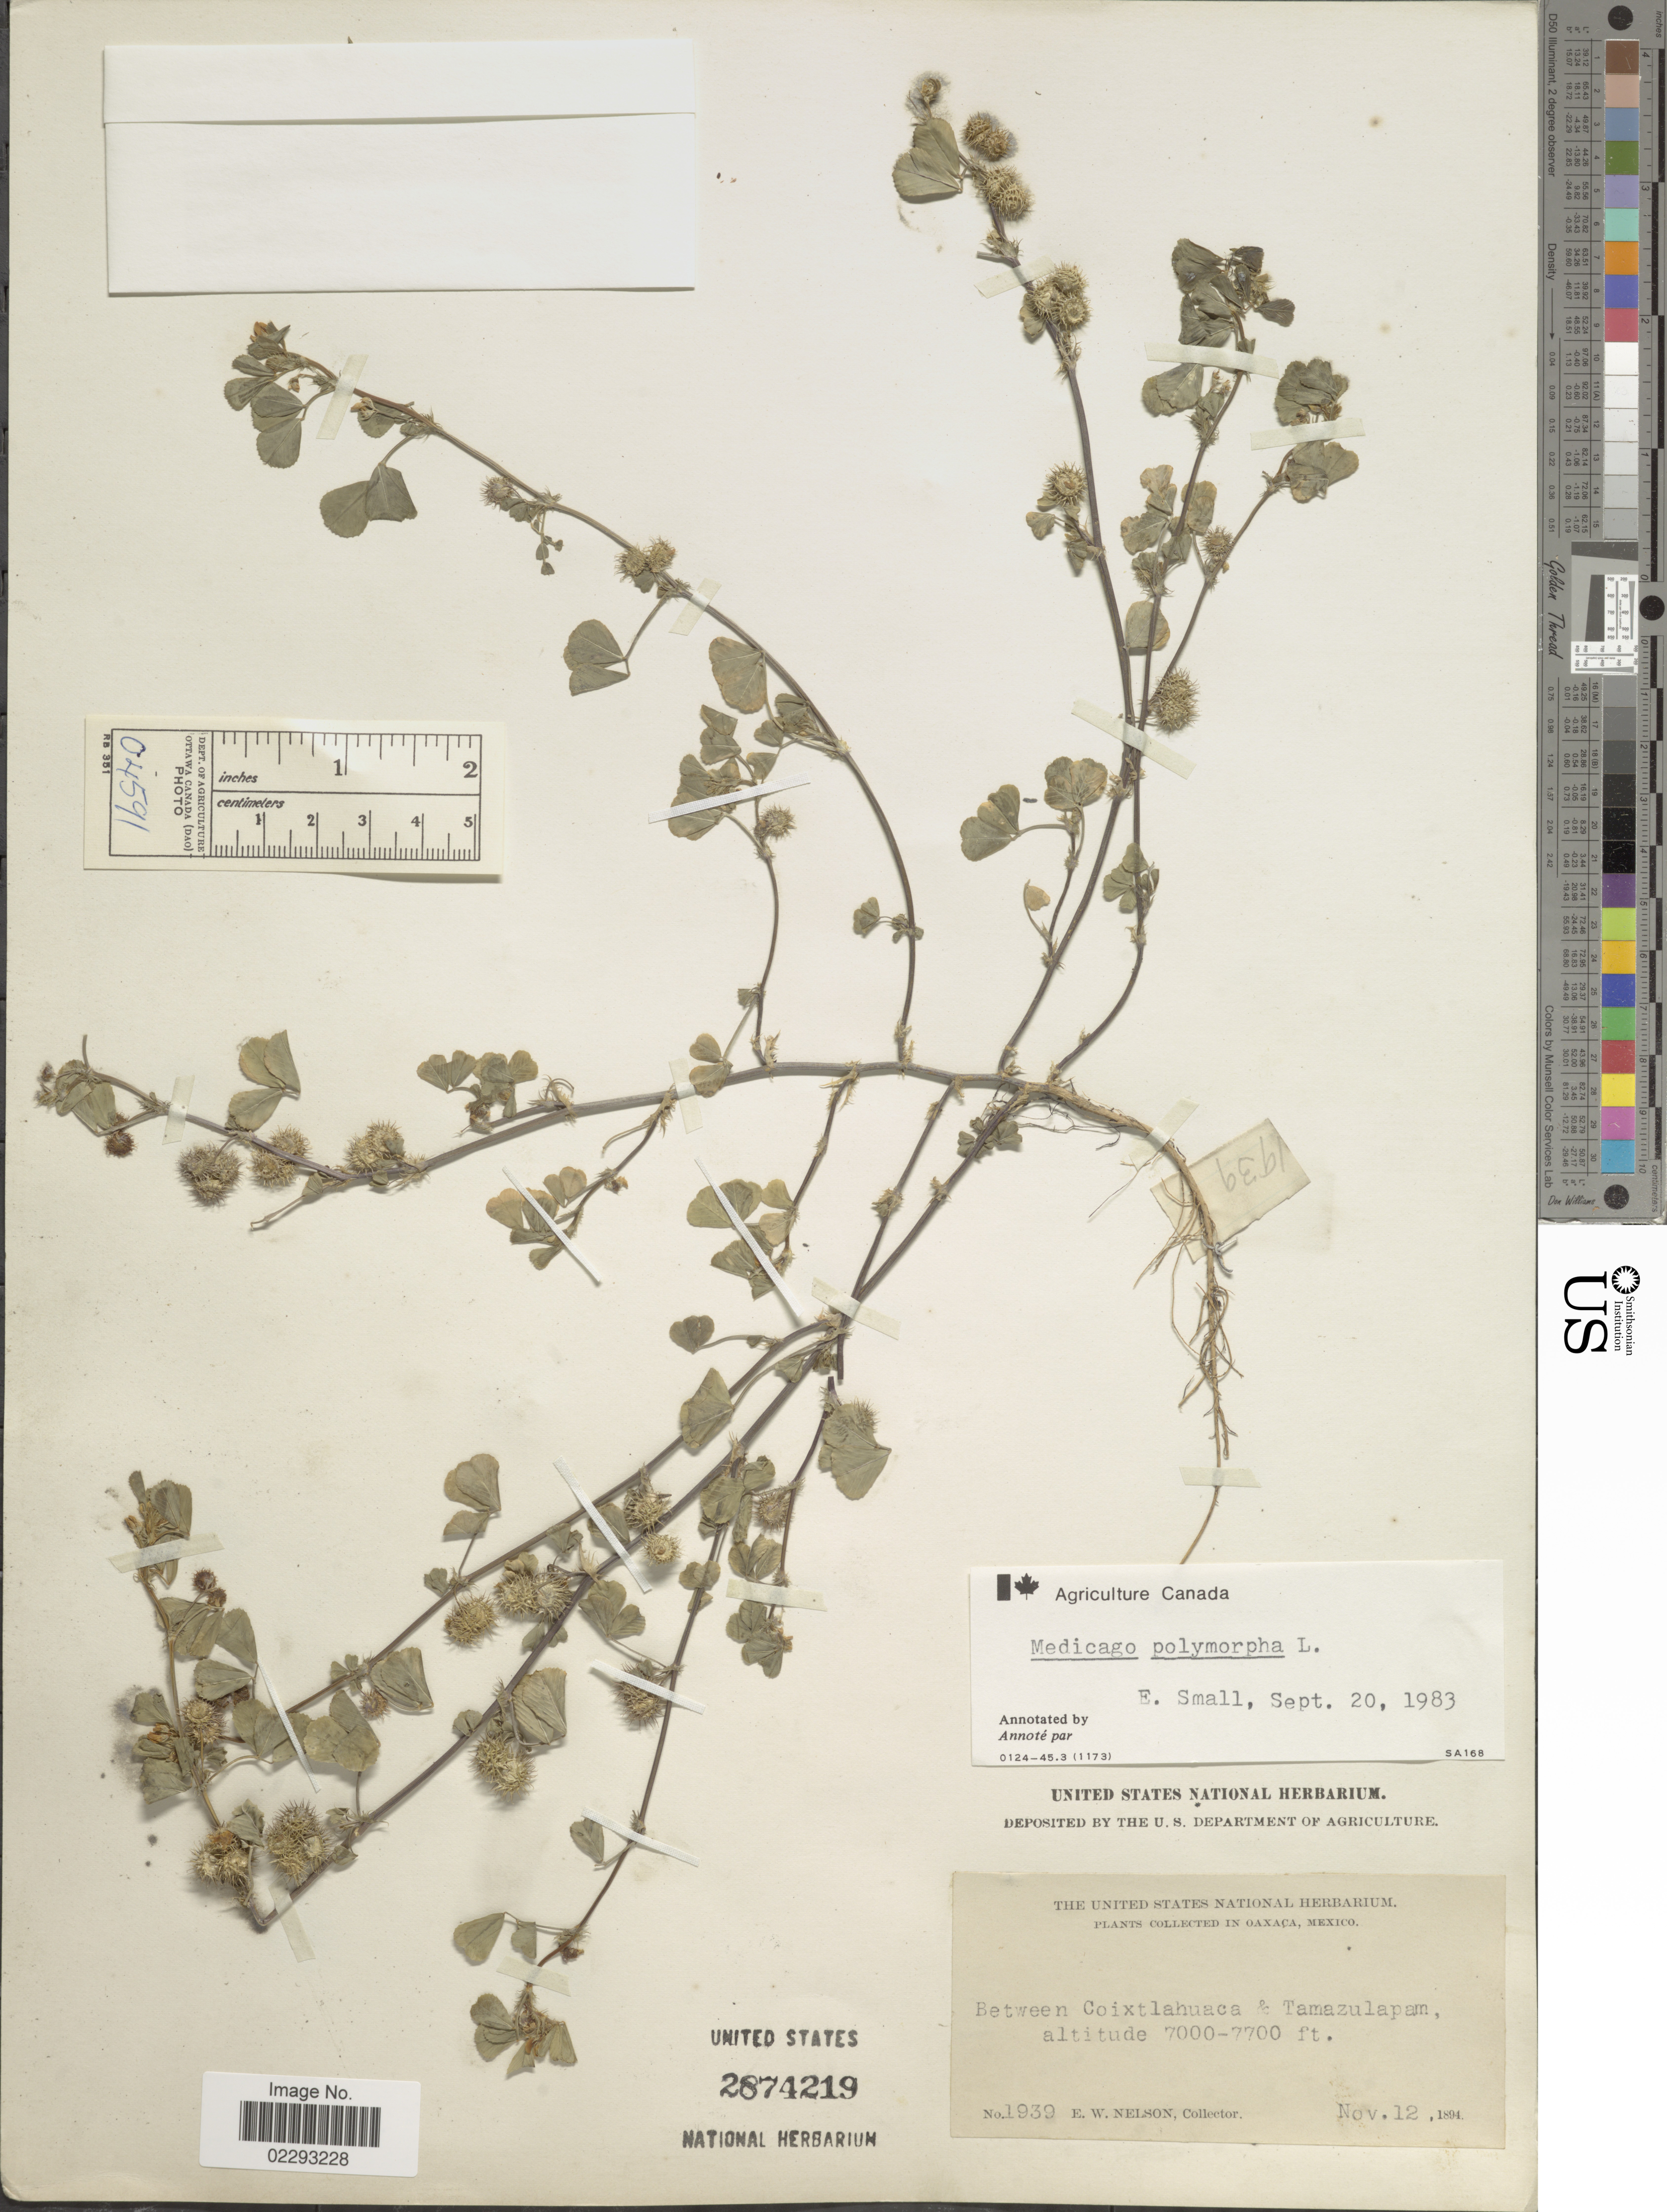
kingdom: Plantae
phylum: Tracheophyta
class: Magnoliopsida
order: Fabales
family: Fabaceae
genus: Medicago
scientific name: Medicago polymorpha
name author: L.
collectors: E. W. Nelson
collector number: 1939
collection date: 1894-11-12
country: Mexico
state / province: Oaxaca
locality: Between Coixtlahuaca & Tamazulapam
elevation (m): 2134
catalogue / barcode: US 2874219